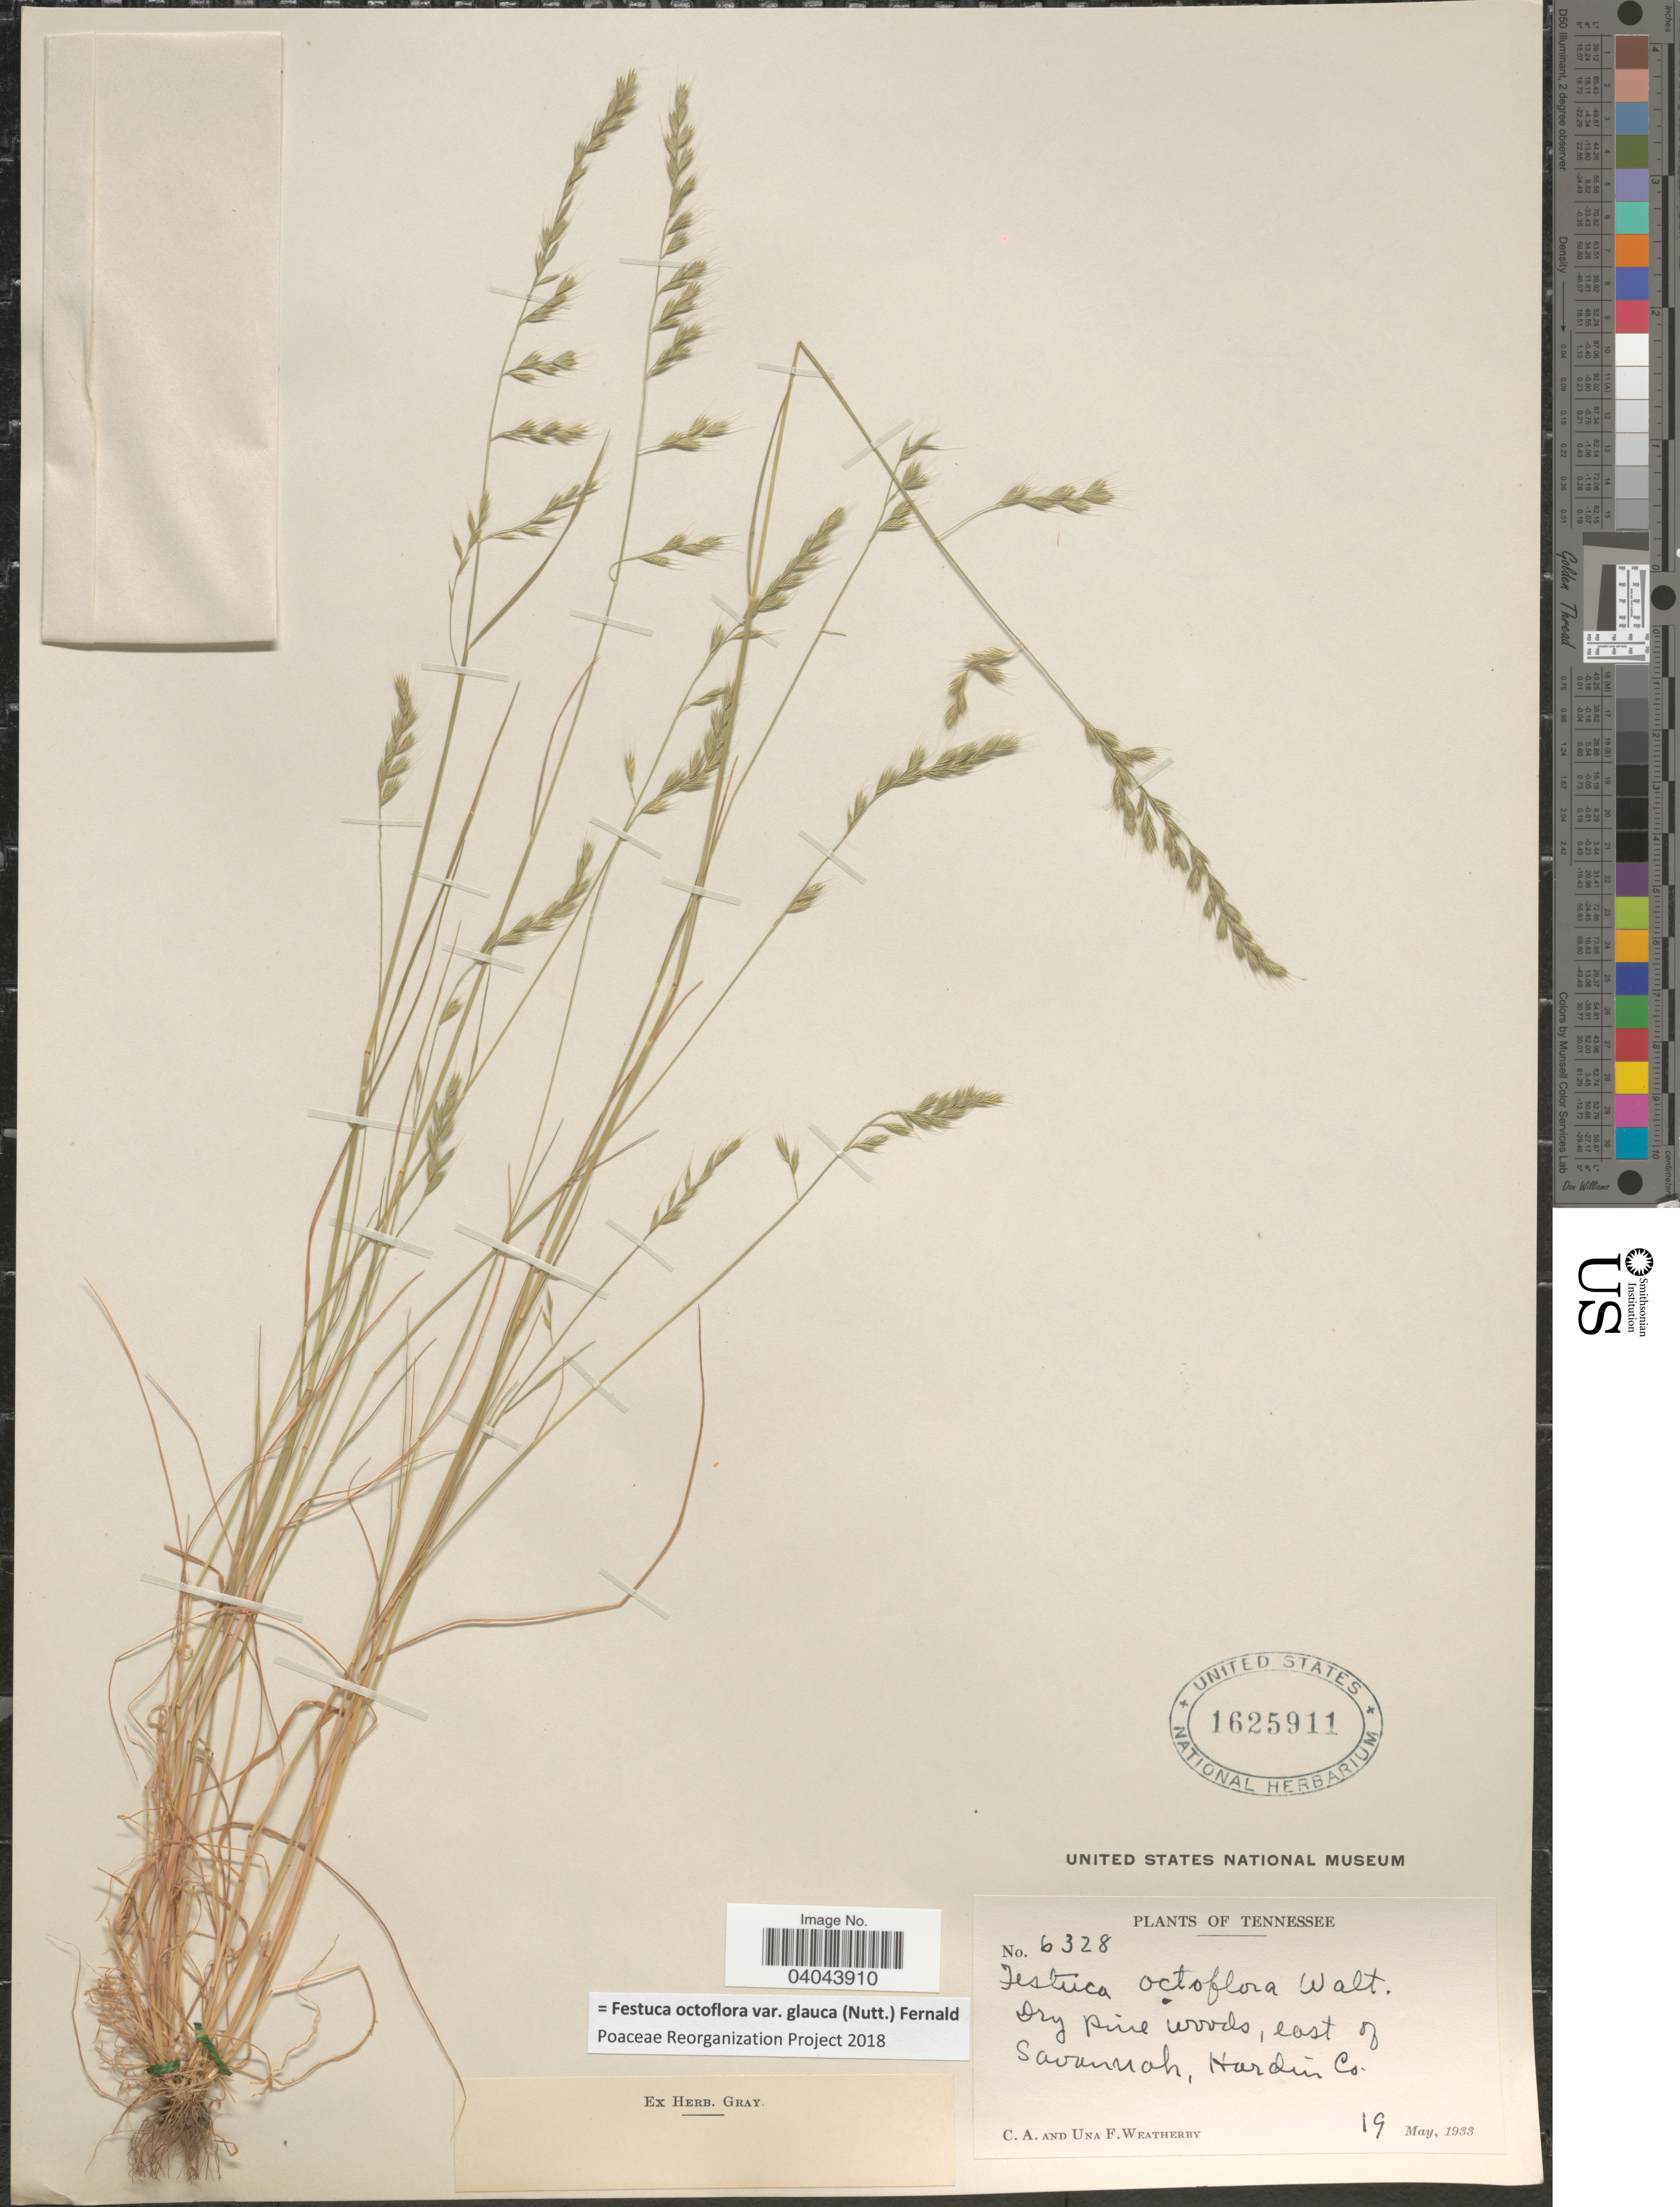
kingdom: Plantae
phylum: Tracheophyta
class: Liliopsida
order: Poales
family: Poaceae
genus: Festuca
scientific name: Festuca octoflora var. glauca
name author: (Nutt.) Fernald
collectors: C. A. Weatherby & U. Weatherby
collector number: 6328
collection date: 1933-05-19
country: United States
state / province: Tennessee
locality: Dry pine woods, east of Savannah, Hardin Co.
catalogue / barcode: US 1625911